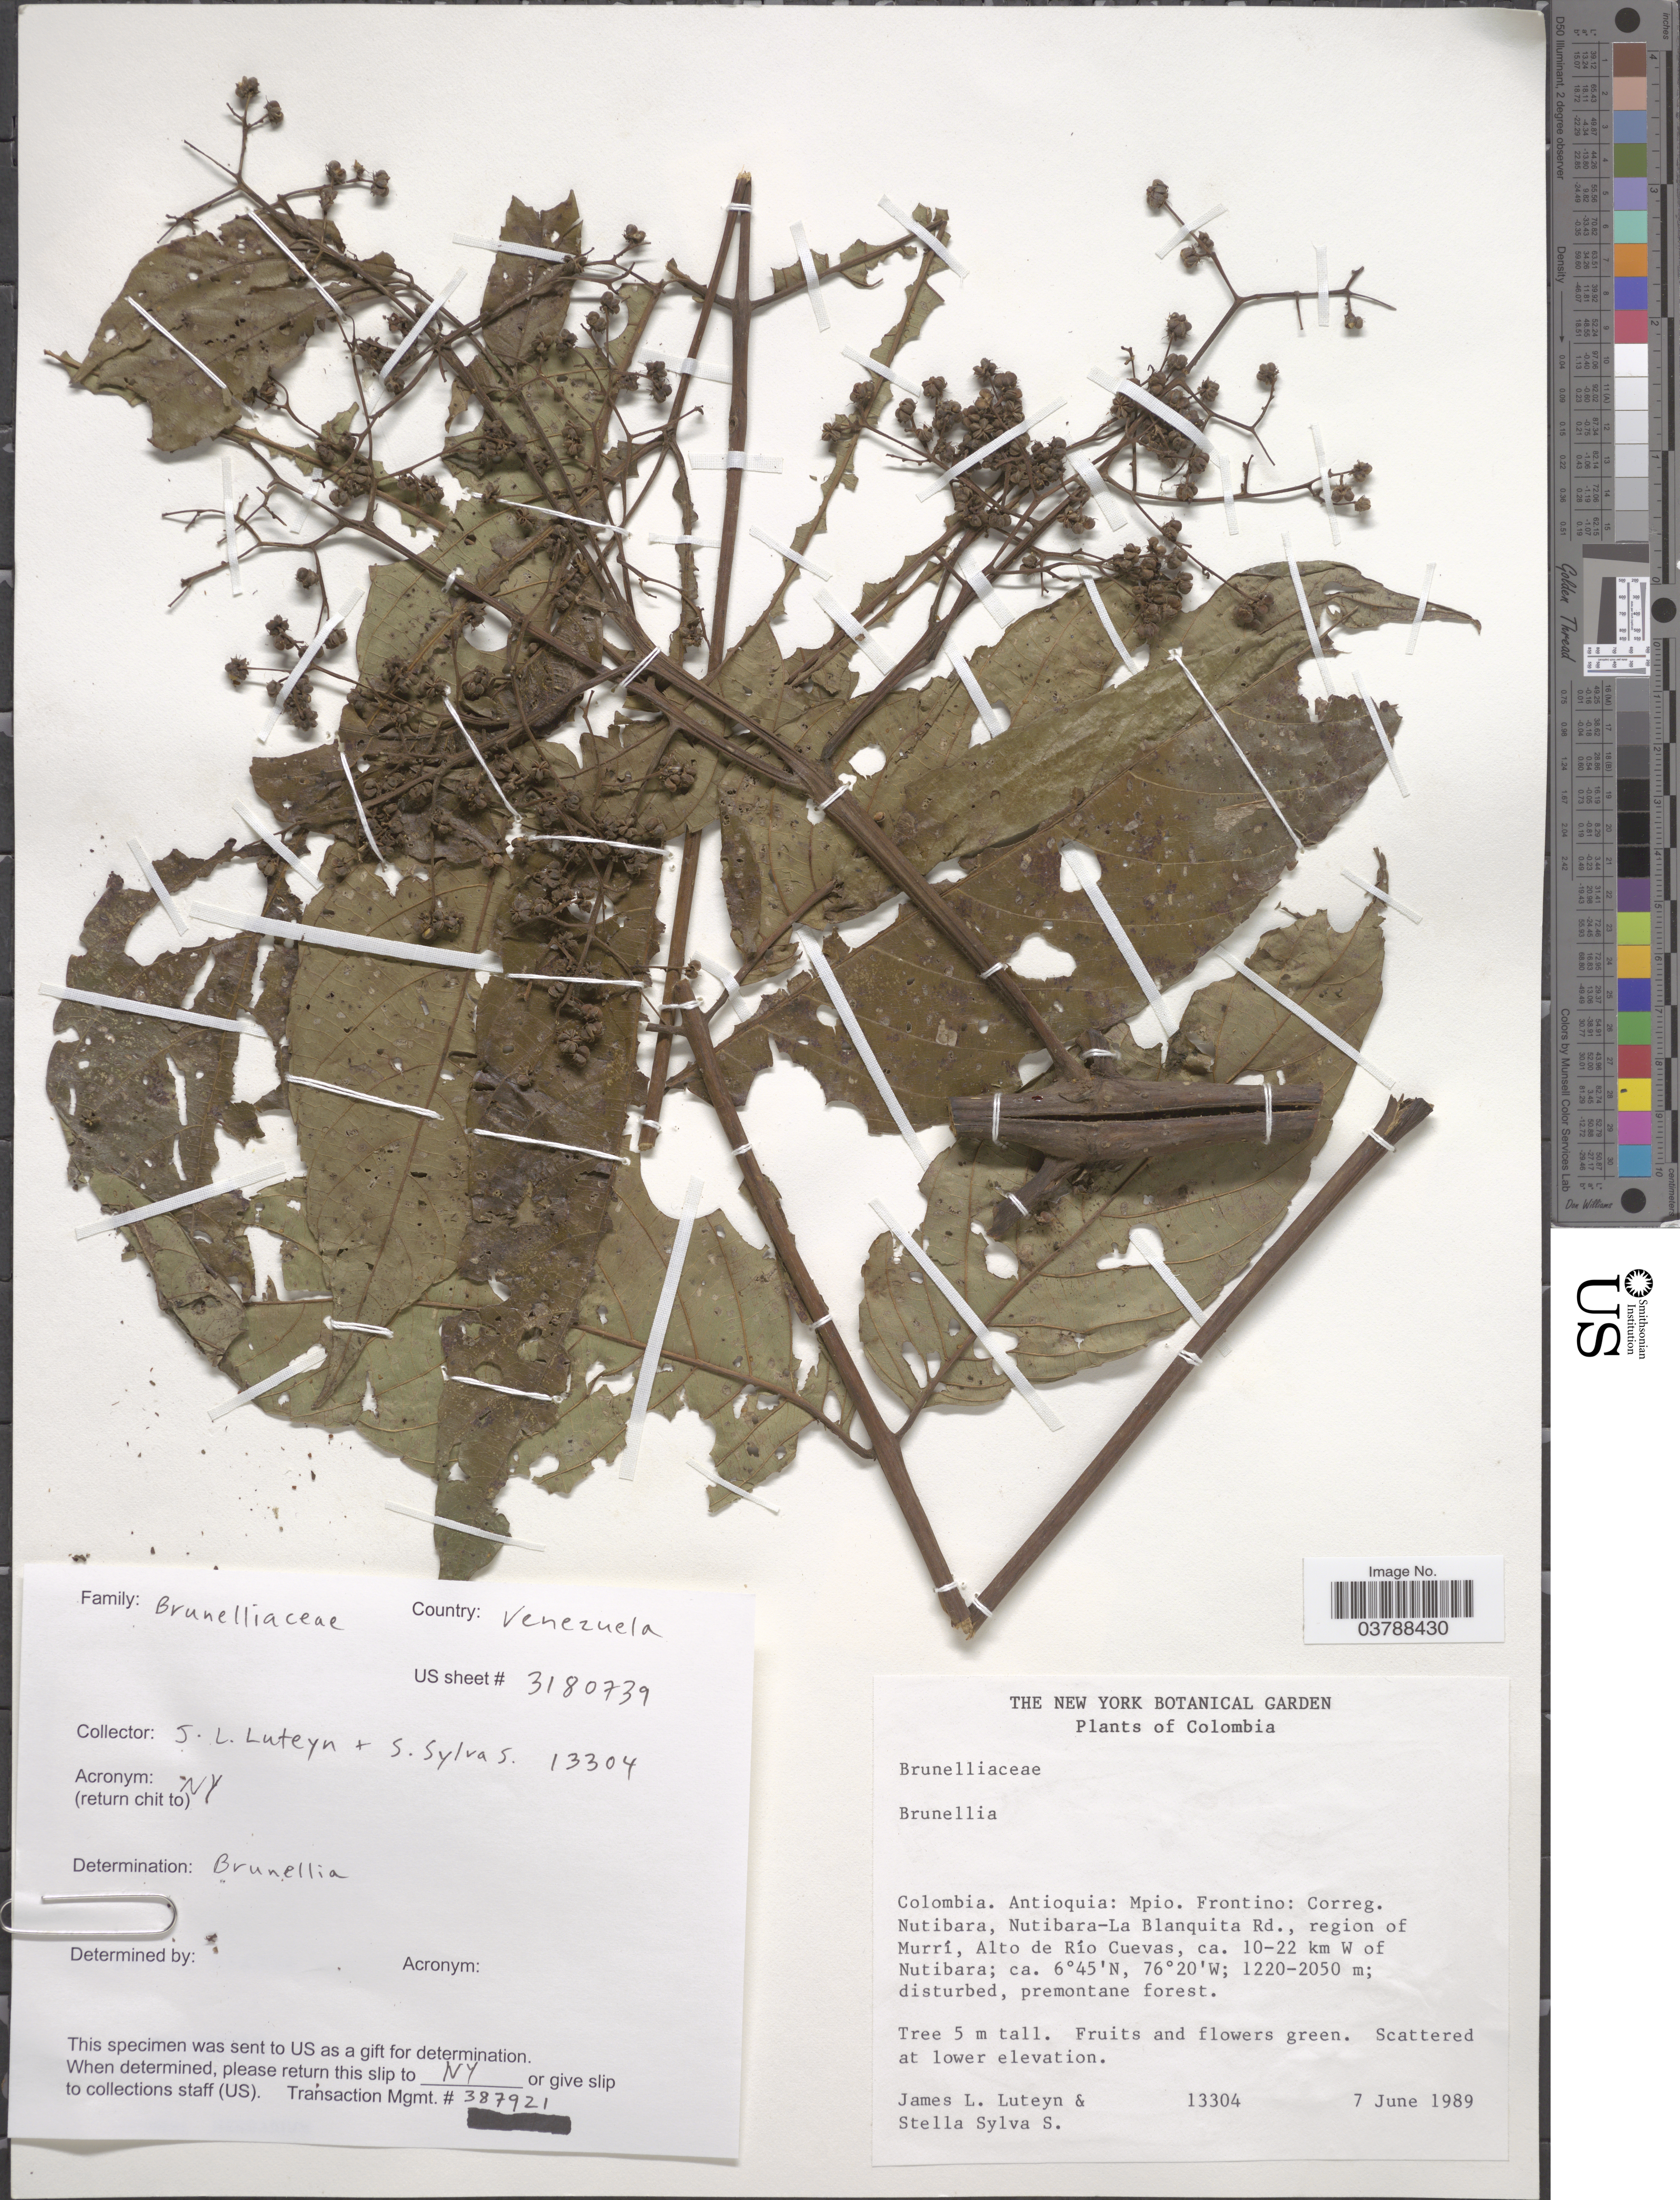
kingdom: Plantae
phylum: Tracheophyta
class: Magnoliopsida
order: Oxalidales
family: Brunelliaceae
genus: Brunellia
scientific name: Brunellia sp.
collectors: J. L. Luteyn & S. Sylva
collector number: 13304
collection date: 1989-06-07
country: Colombia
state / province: Antioquia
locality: Mpio. Frontino: Correg. Nutibara, Nutibara-La Blanquita Rd., region of Murrí, Alto de Río Cuevas.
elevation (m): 1220